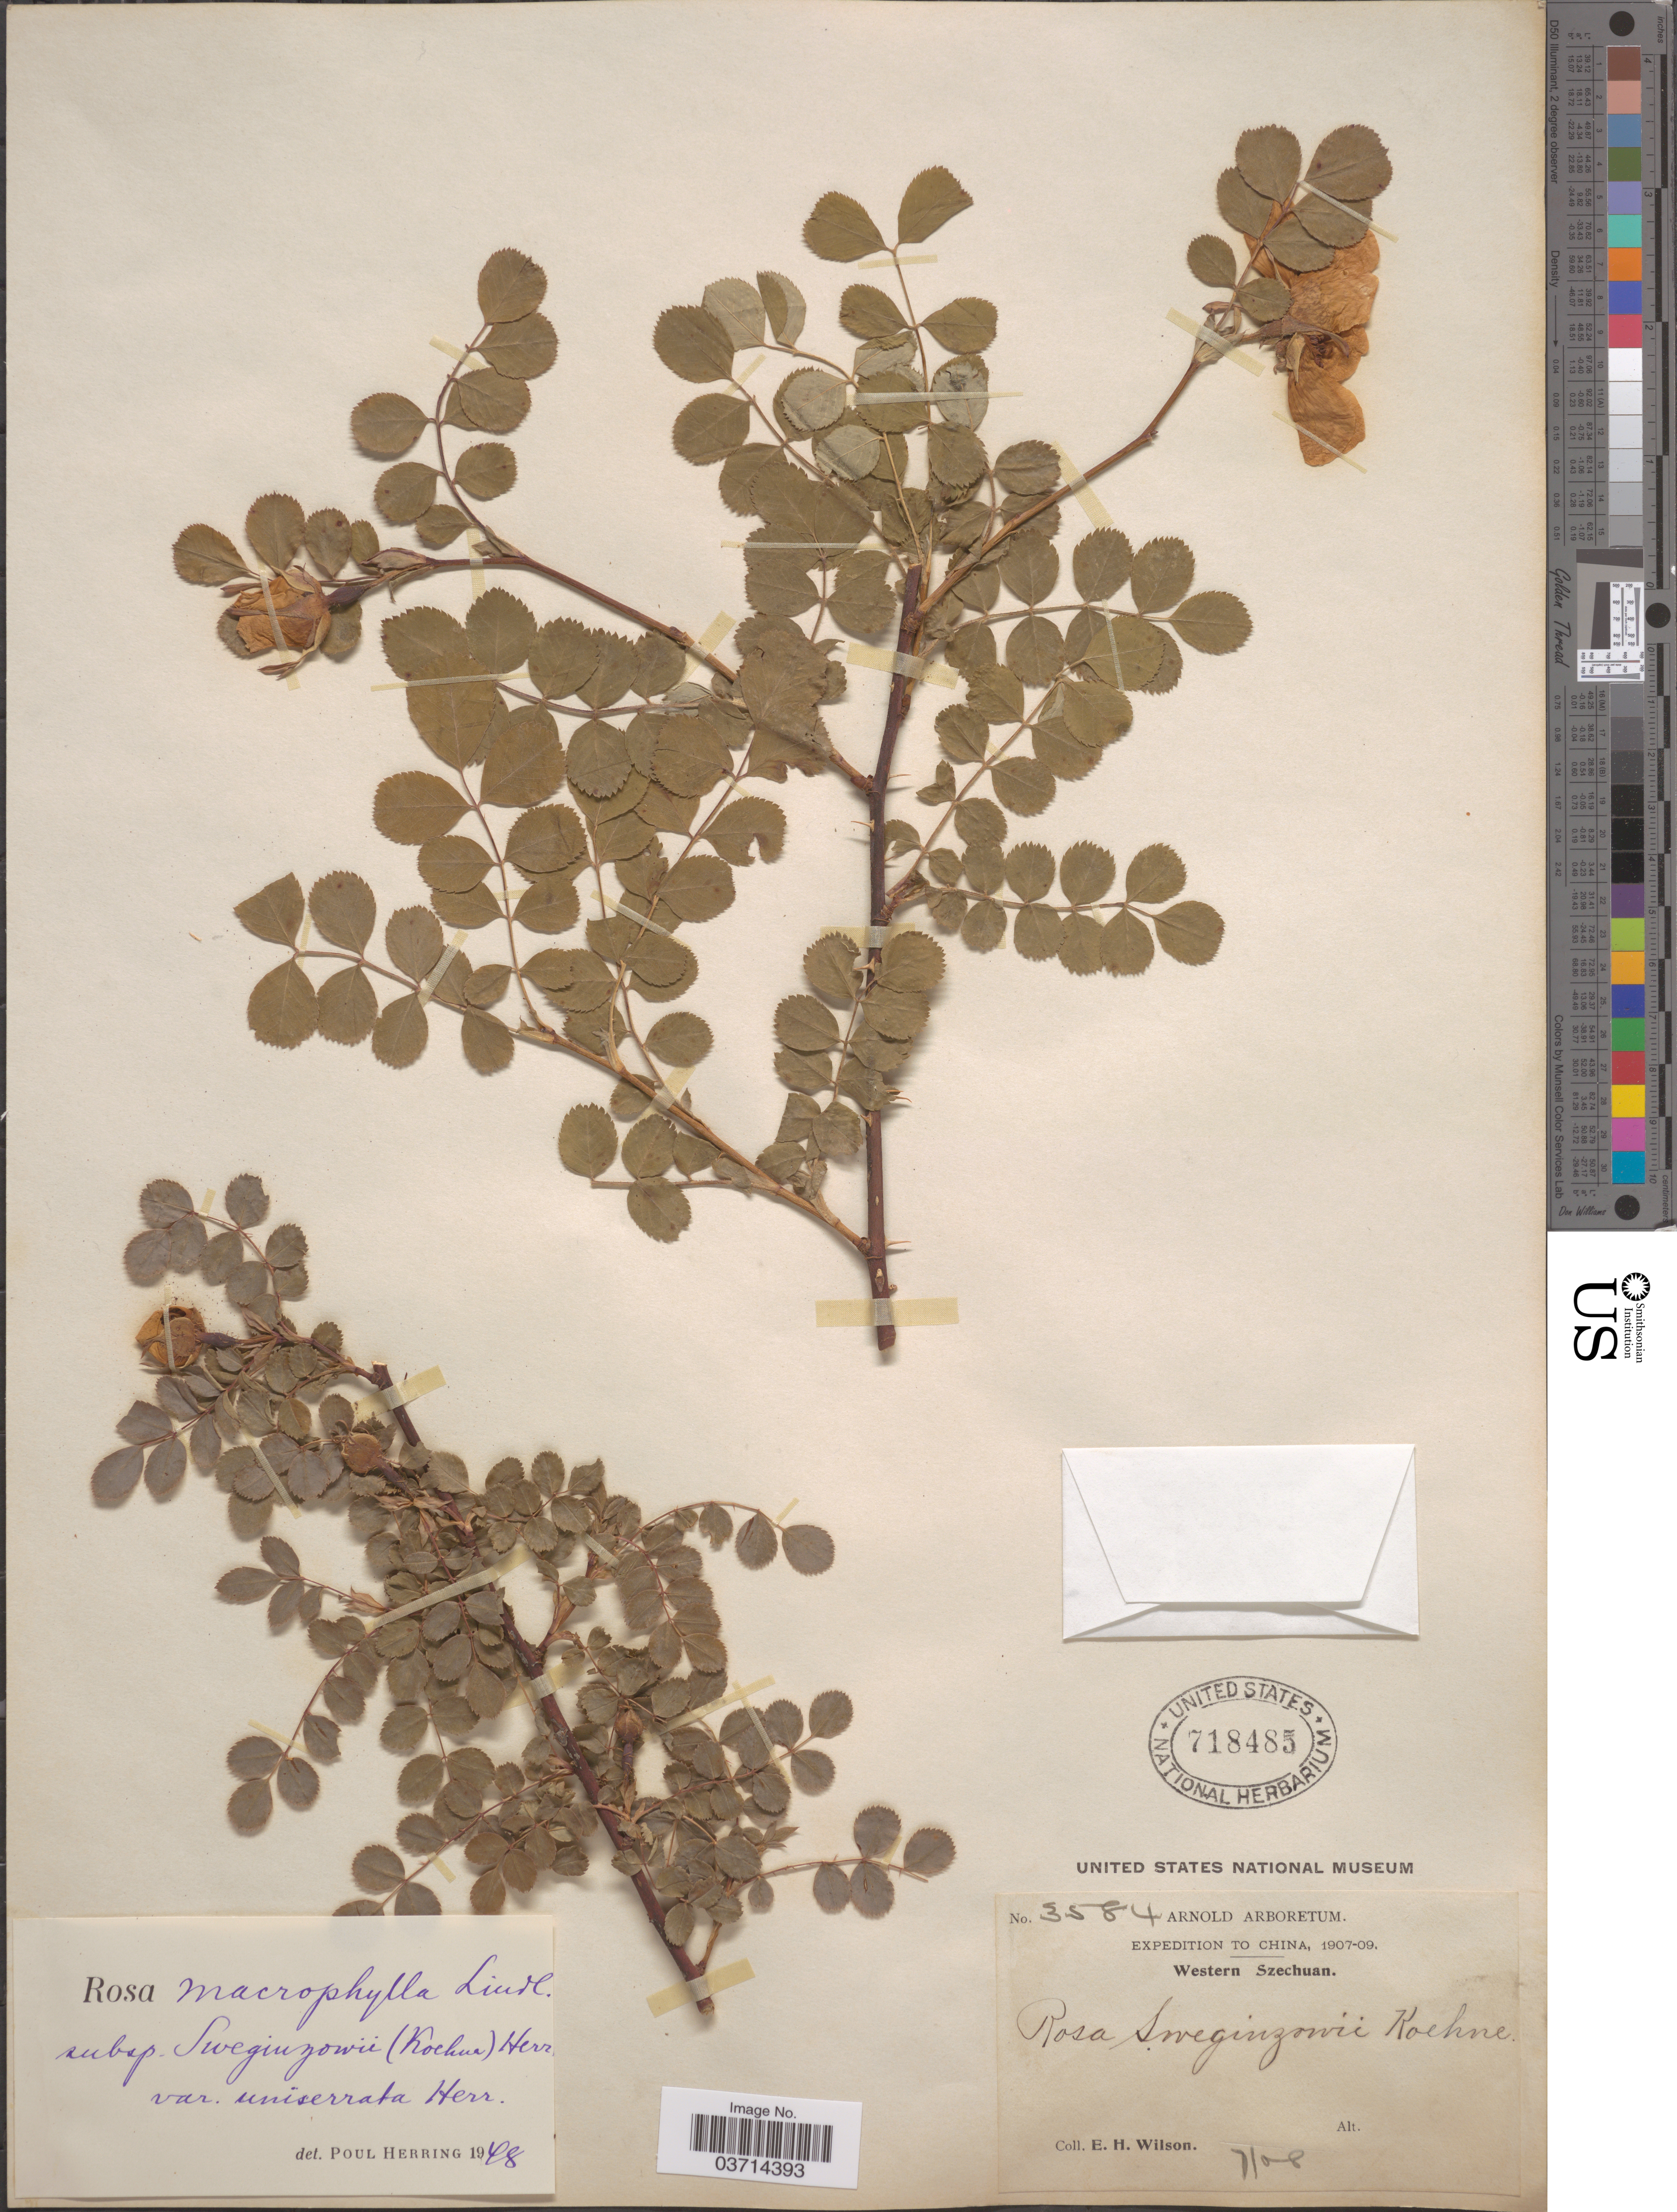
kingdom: Plantae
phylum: Tracheophyta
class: Magnoliopsida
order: Rosales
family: Rosaceae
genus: Rosa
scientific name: Rosa sweginzowii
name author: Koehne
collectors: E. Wilson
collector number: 3584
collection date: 1908-07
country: China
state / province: Sichuan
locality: Western Szechuan.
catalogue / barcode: US 718485